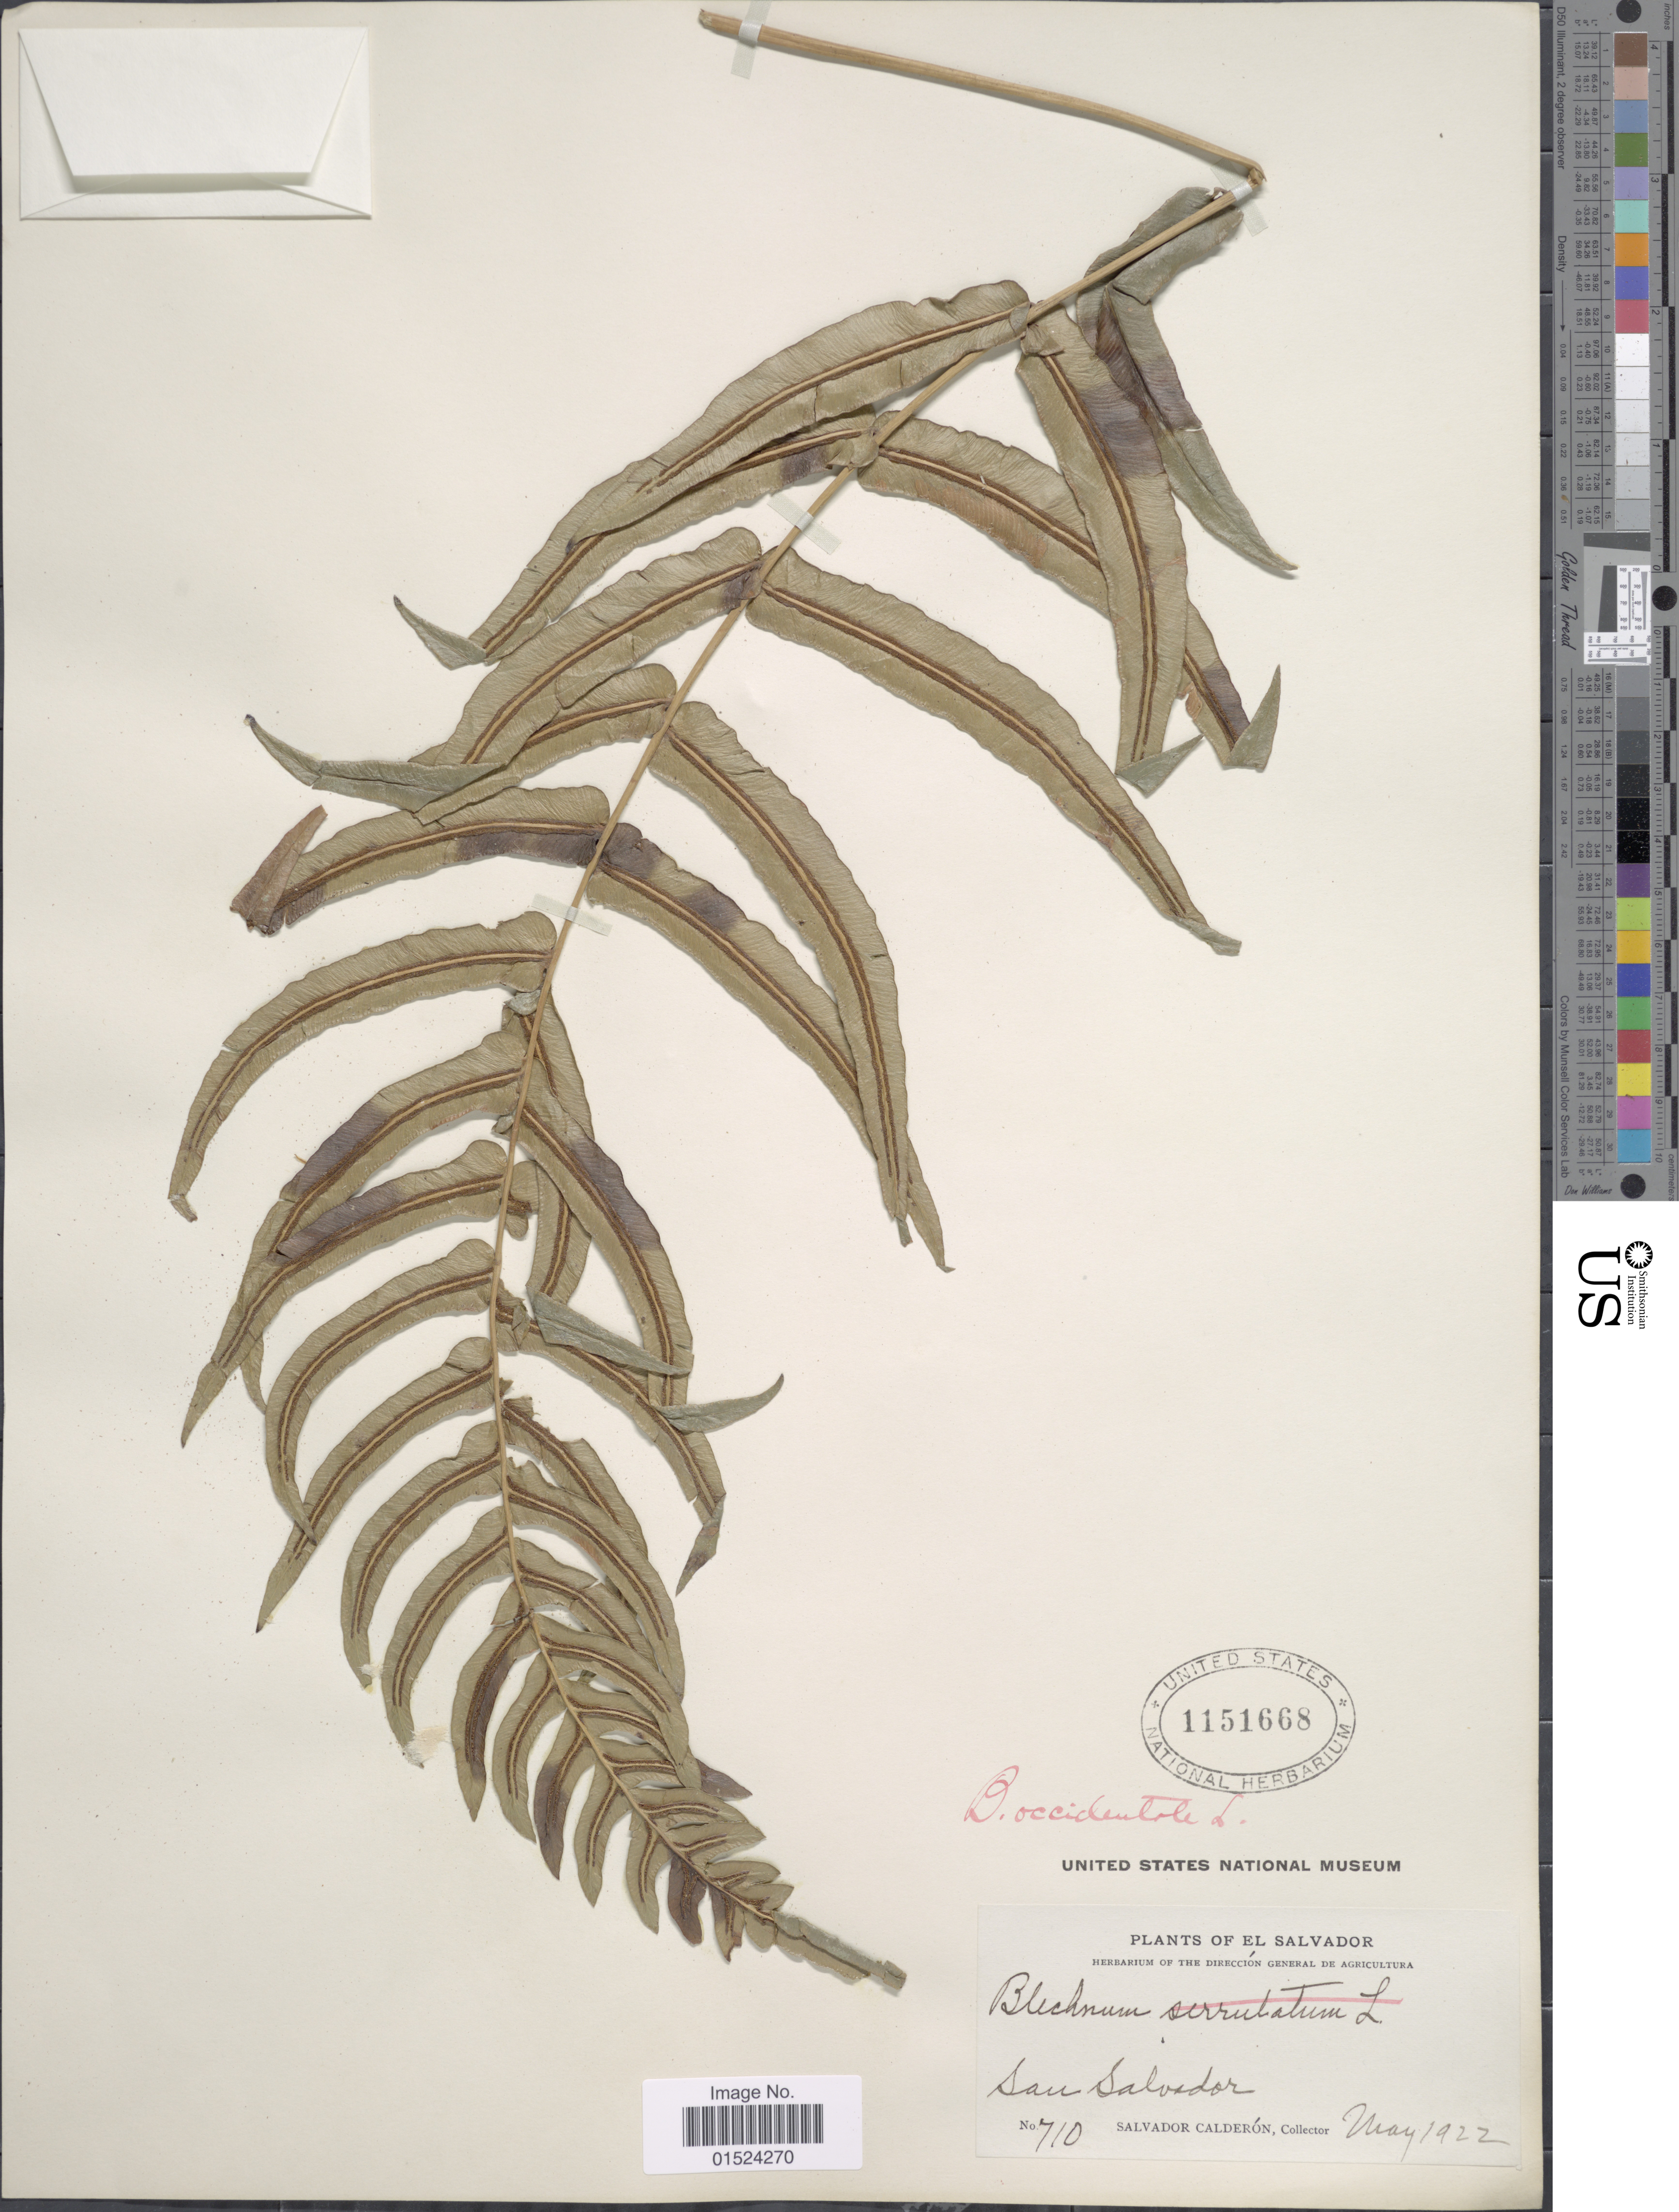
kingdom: Plantae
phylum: Tracheophyta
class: Polypodiopsida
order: Polypodiales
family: Blechnaceae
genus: Blechnum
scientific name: Blechnum occidentale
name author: L.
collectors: S. Calderón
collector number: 710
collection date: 1922-05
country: El Salvador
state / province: San Salvador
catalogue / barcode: US 1151668